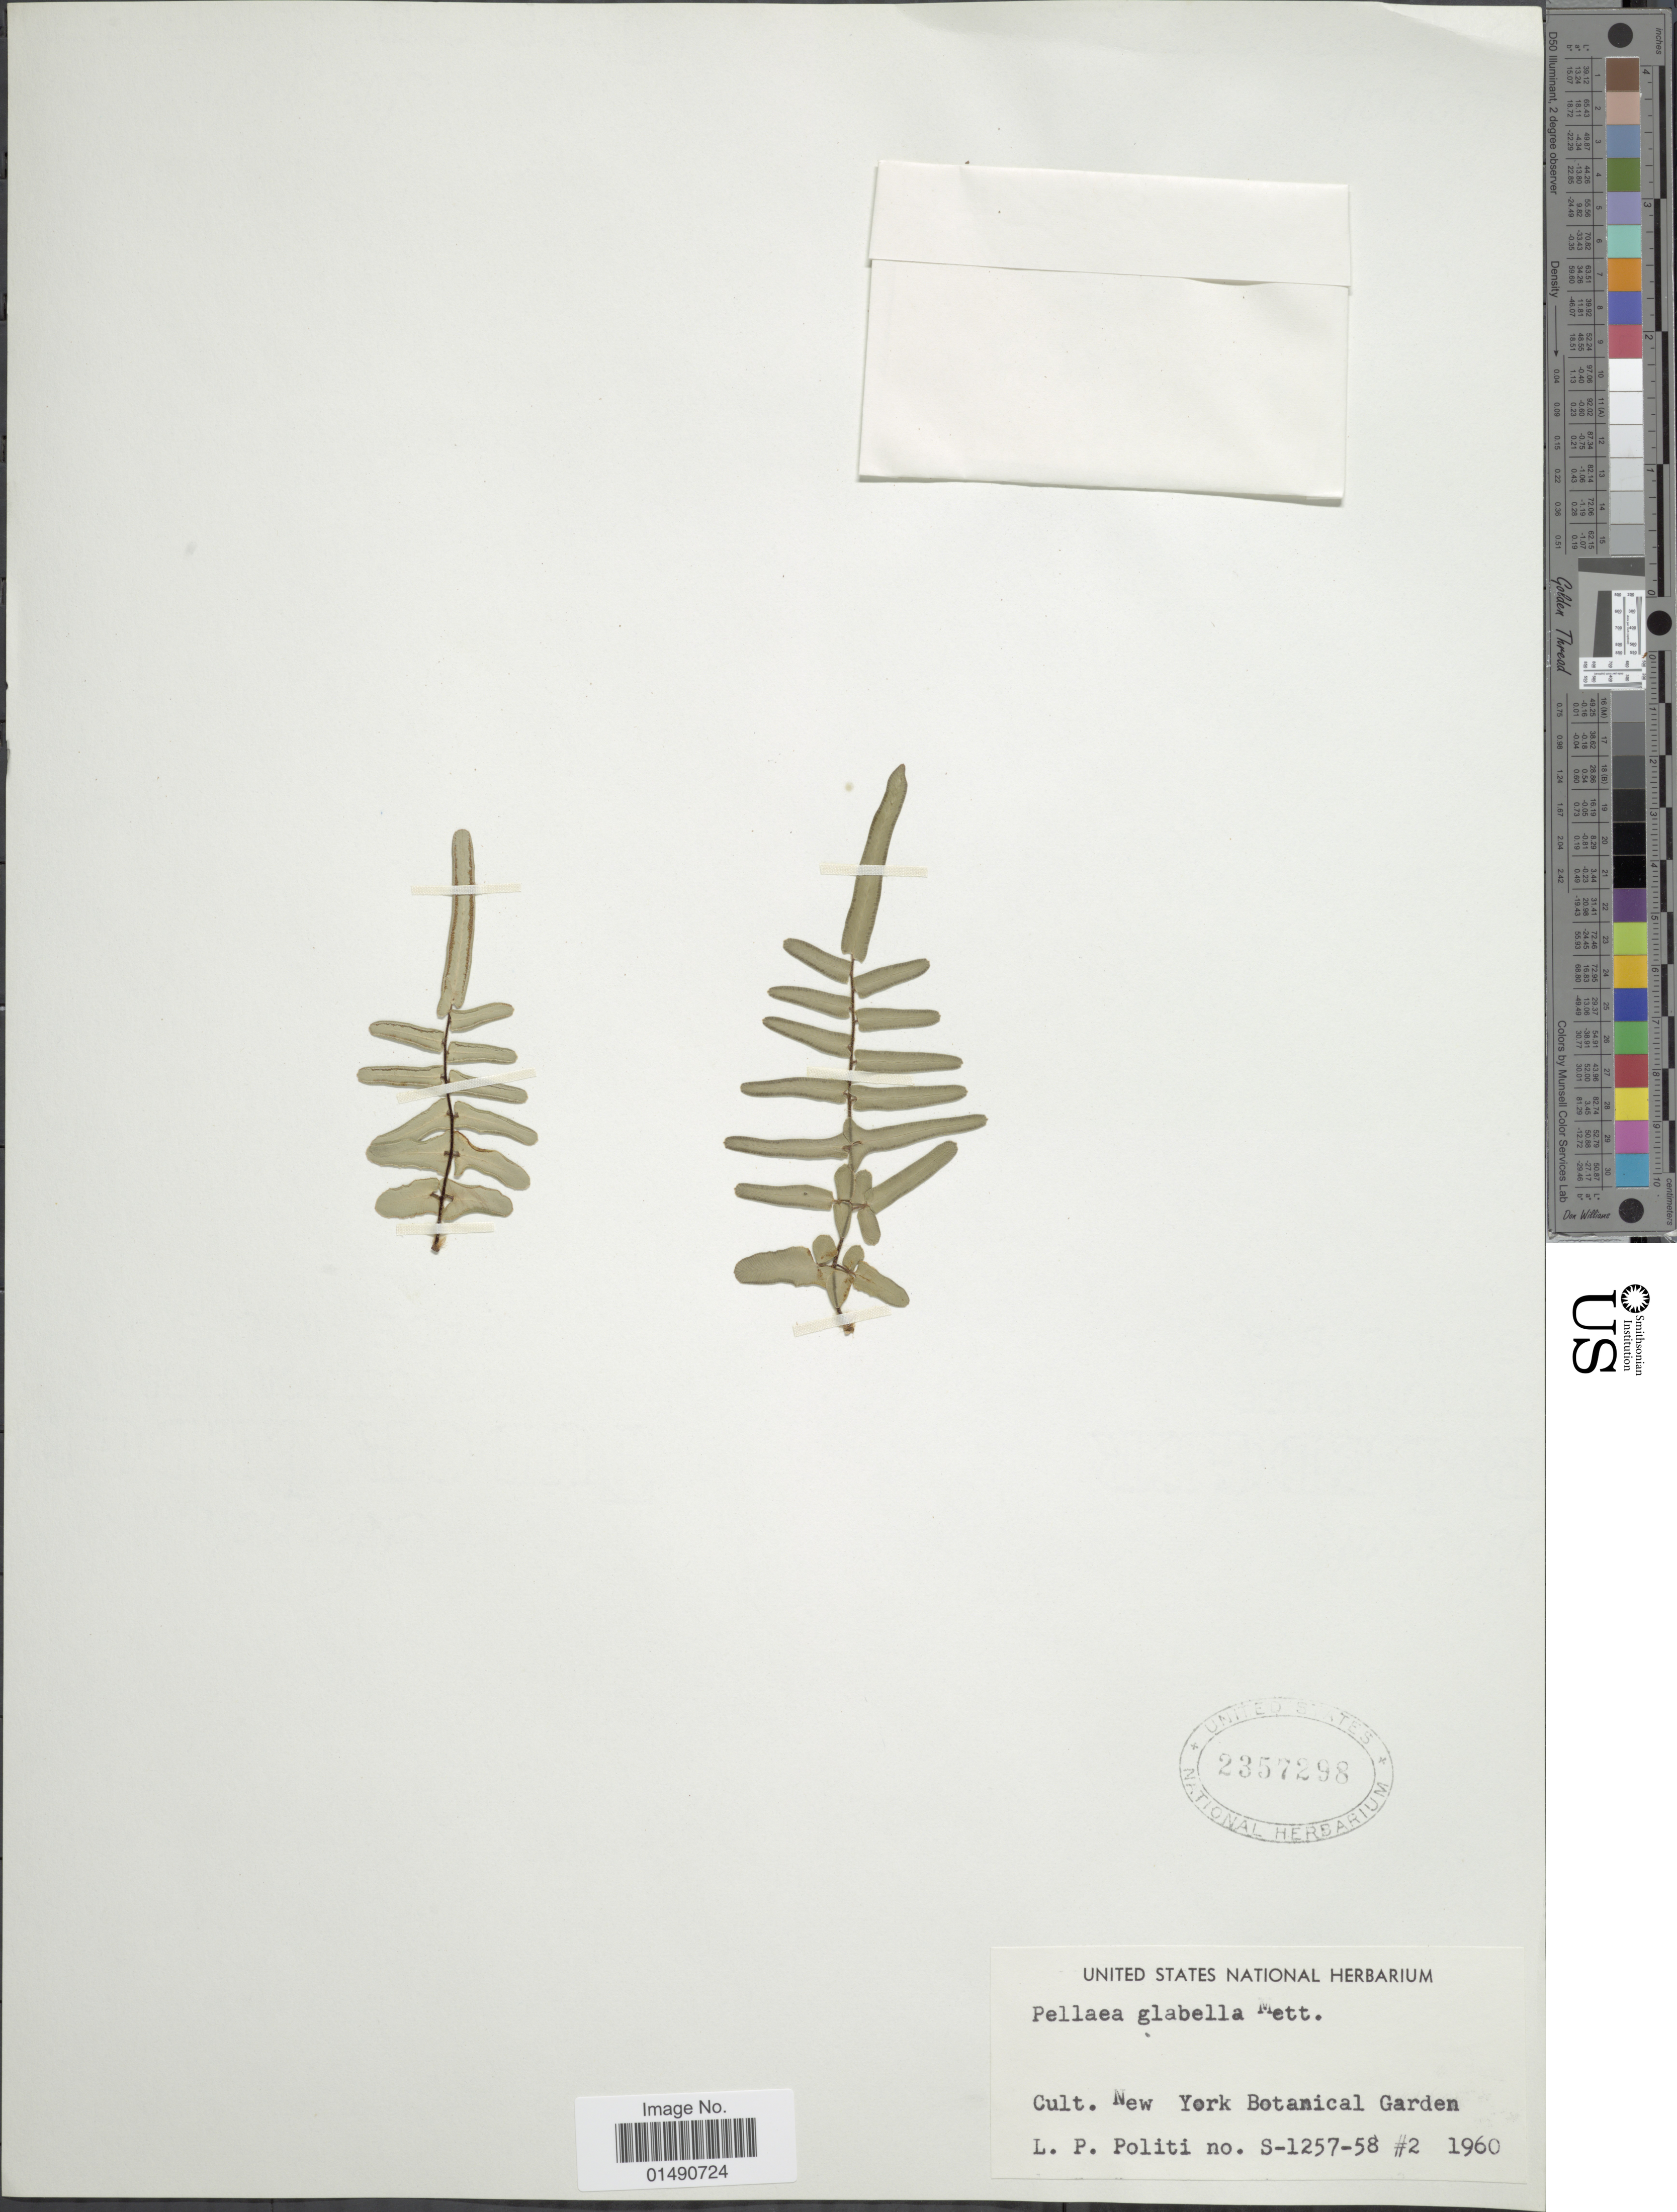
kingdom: Plantae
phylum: Tracheophyta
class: Polypodiopsida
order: Polypodiales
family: Pteridaceae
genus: Pellaea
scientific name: Pellaea glabella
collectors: L. Politi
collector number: S-1257-58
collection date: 1960-02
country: United States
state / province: New York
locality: New York Botanical Garden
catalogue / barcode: US 2357298